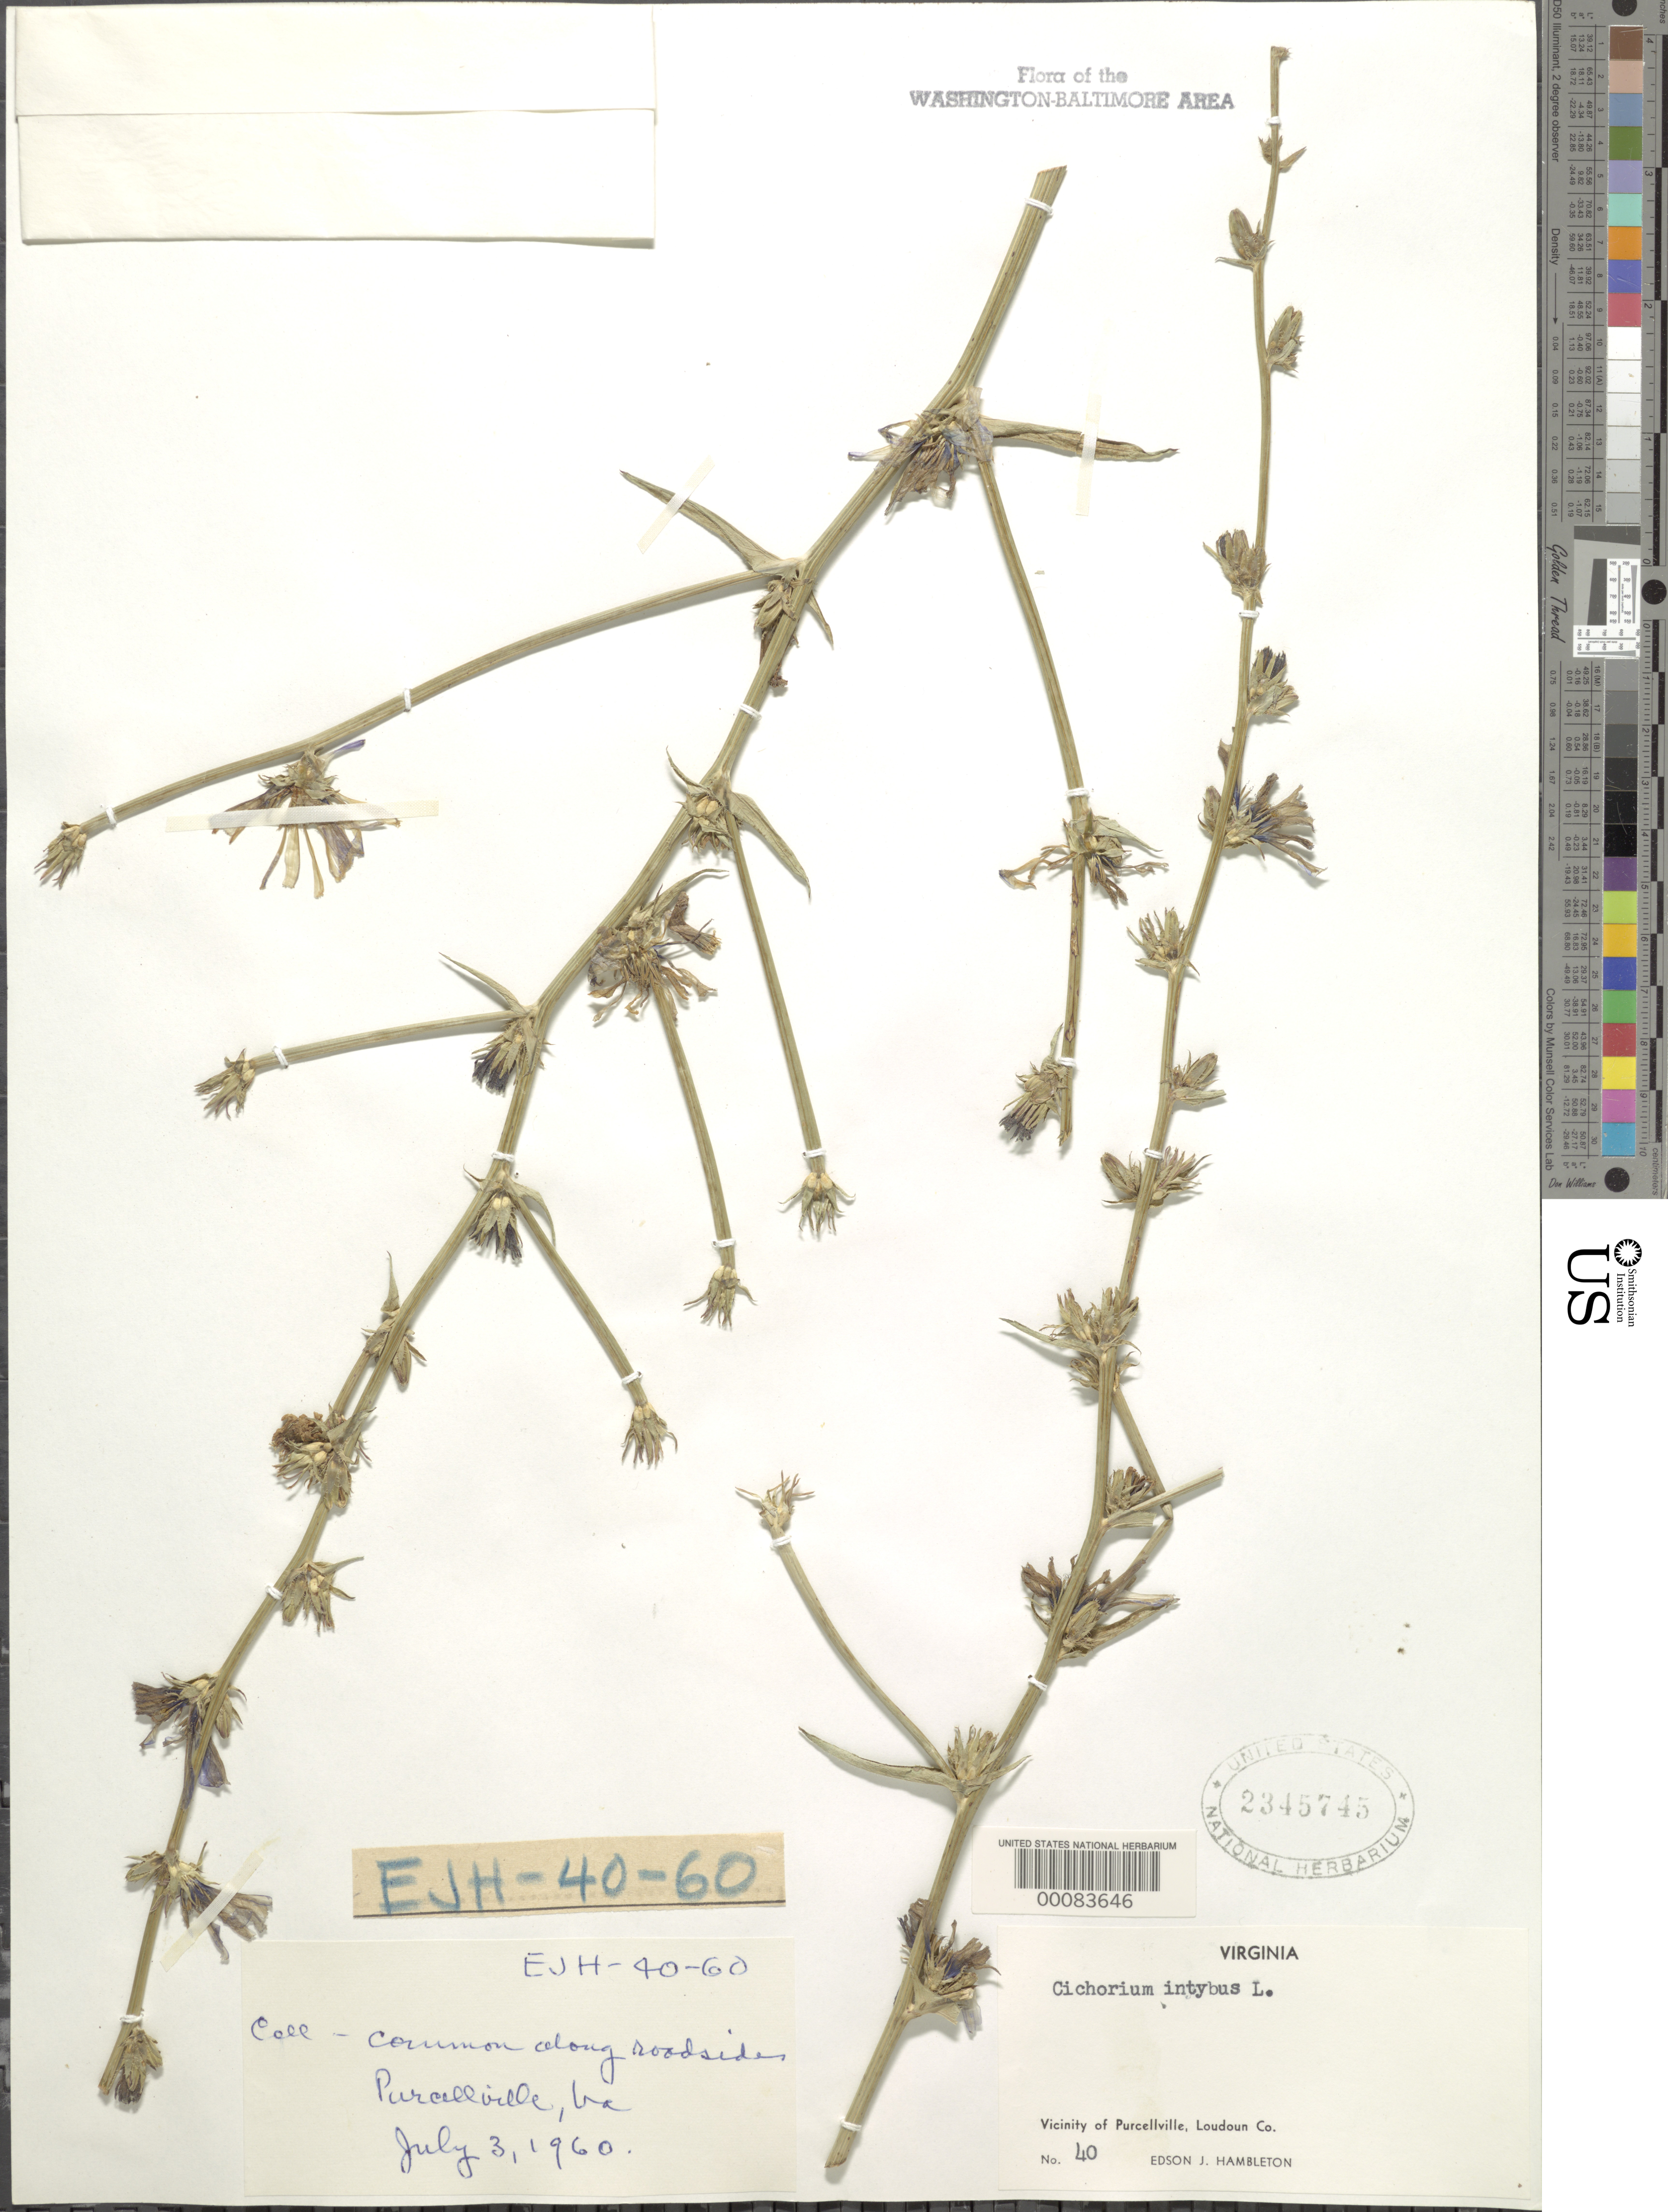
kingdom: Plantae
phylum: Tracheophyta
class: Magnoliopsida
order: Asterales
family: Asteraceae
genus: Cichorium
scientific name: Cichorium intybus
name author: L.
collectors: E. Hambleton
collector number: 40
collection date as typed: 03 Jul 1960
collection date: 1960-07-03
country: United States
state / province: Virginia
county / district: Loudoun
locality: Purcellville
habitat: Roadsides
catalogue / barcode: US 2345745